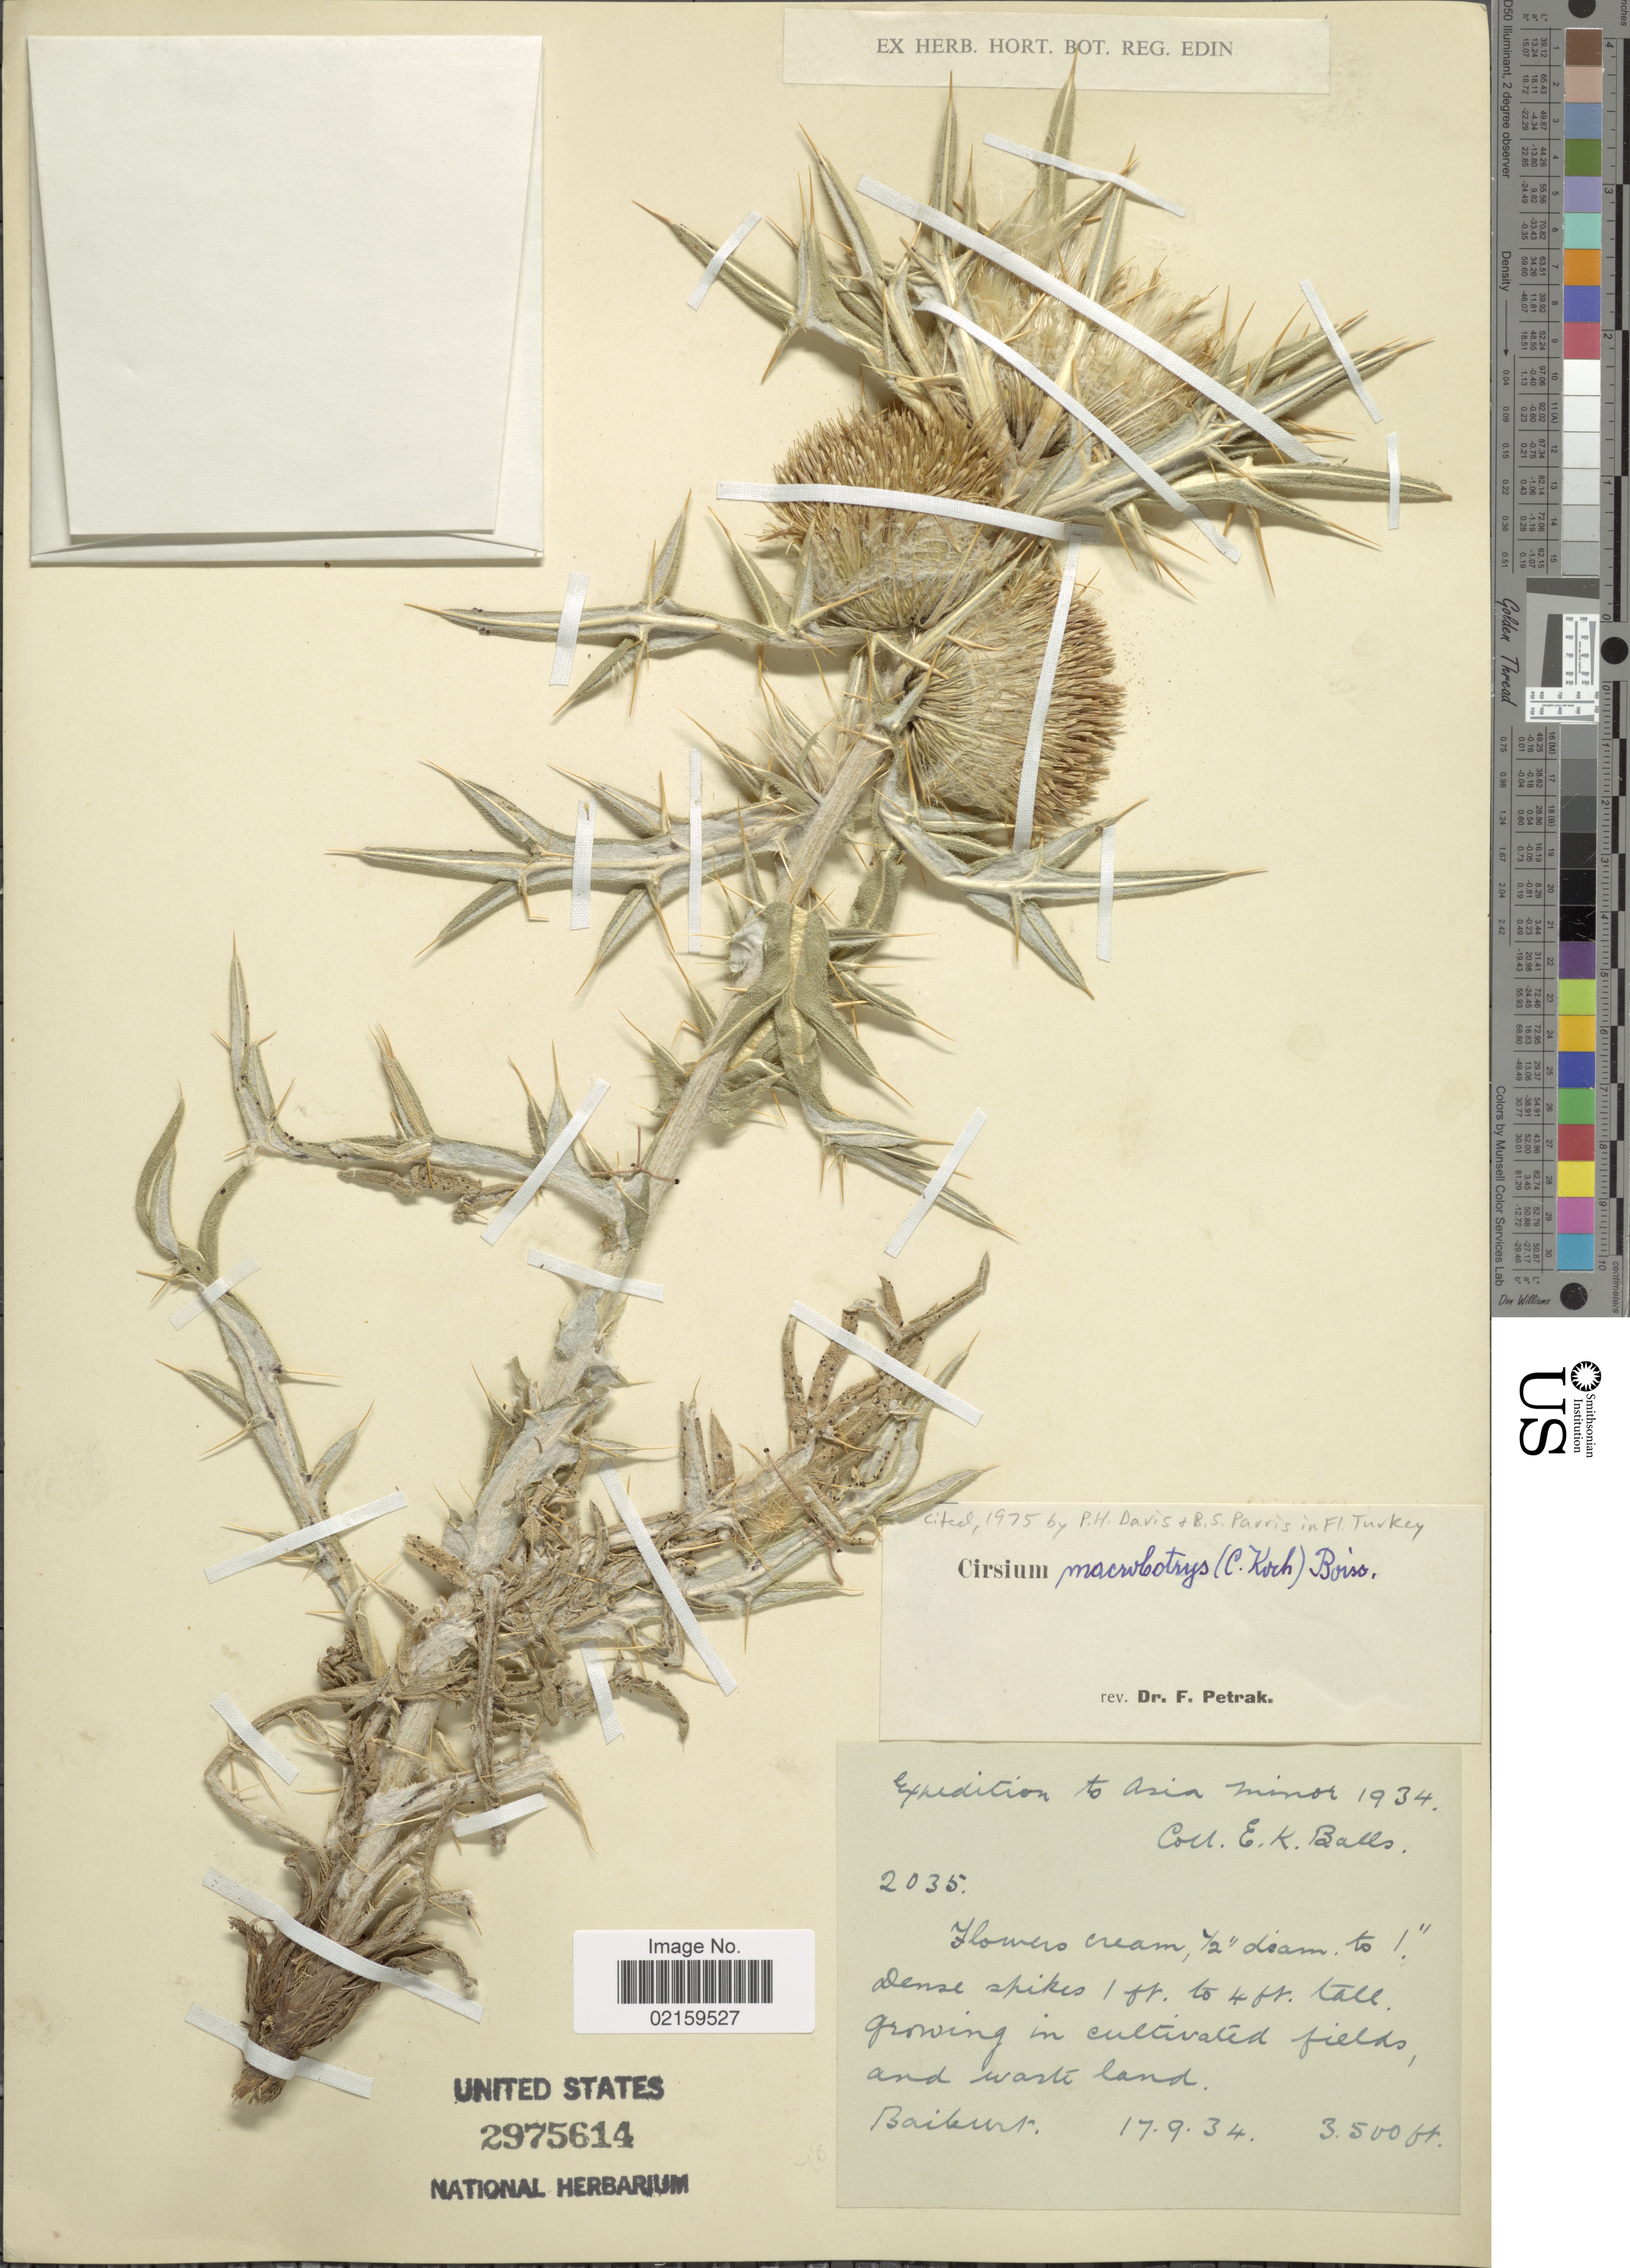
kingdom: Plantae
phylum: Tracheophyta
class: Magnoliopsida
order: Asterales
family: Asteraceae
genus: Cirsium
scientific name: Cirsium macrobotrys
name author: (K. Koch) Boiss.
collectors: E. K. Balls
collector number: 2035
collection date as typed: Transcribed d/m/y: 17/9/34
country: Kyrgyzstan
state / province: Osh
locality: Baikurt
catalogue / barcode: US 2975614